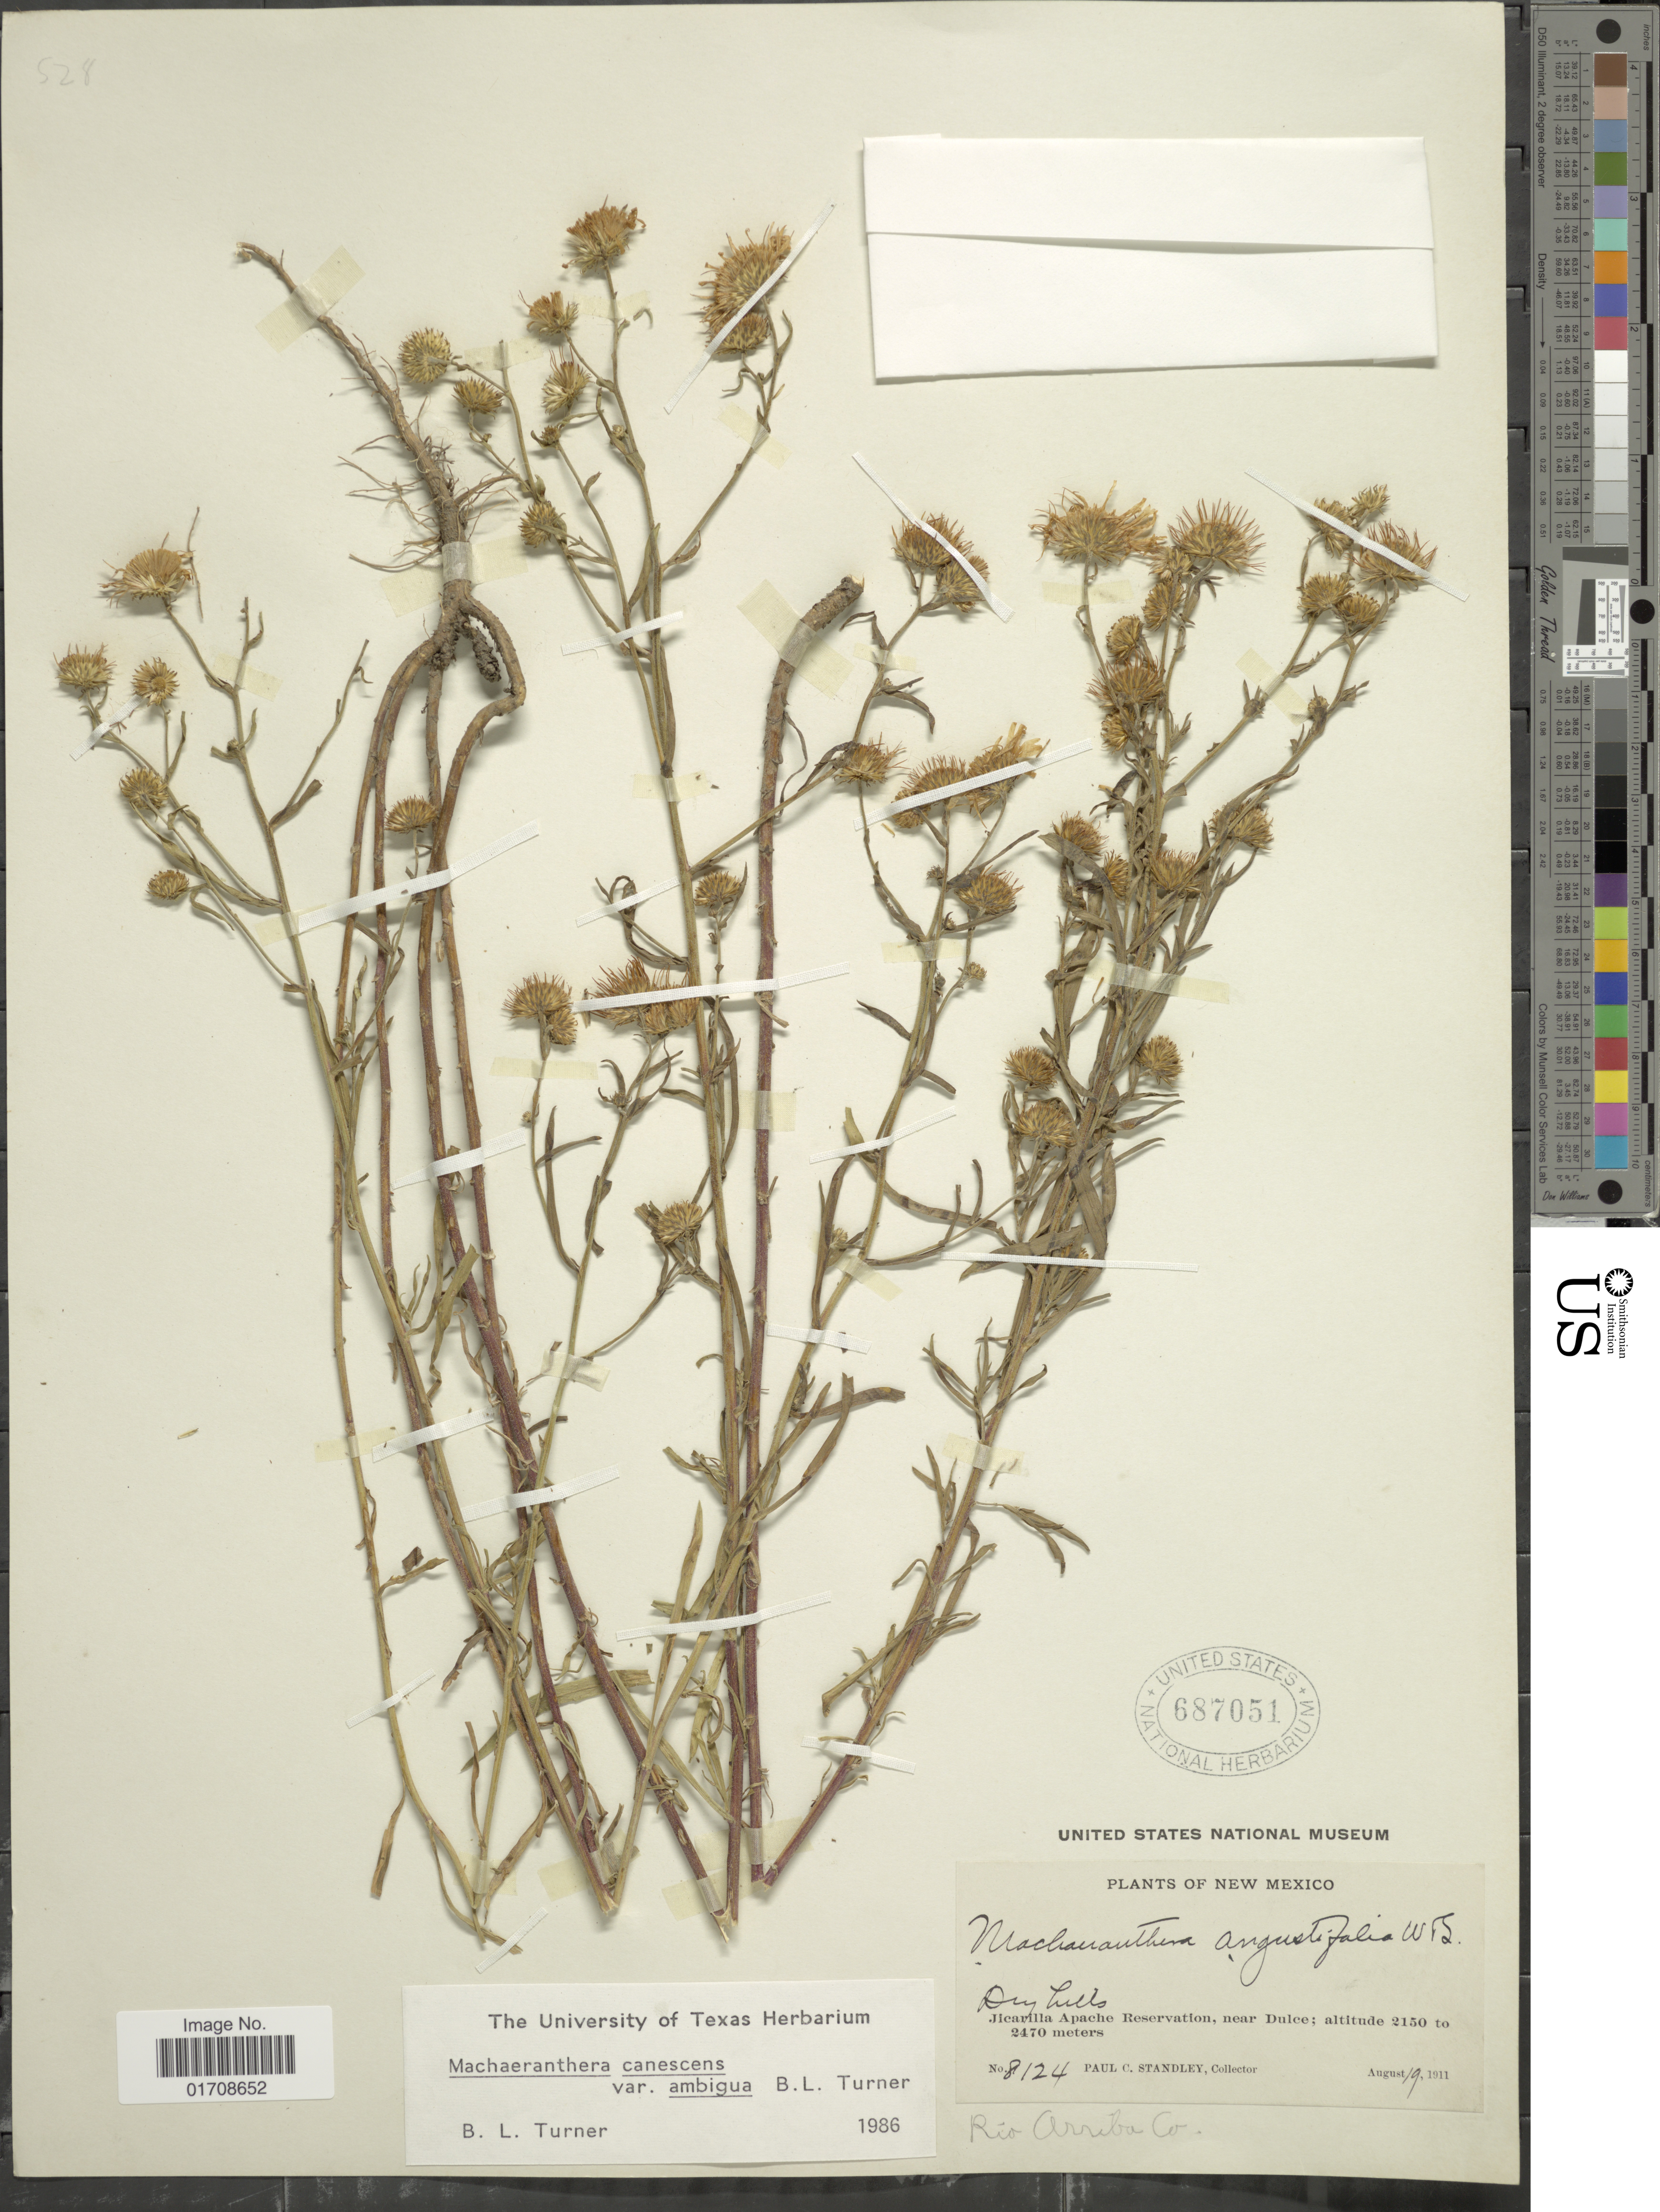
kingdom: Plantae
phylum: Tracheophyta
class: Magnoliopsida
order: Asterales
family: Asteraceae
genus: Machaeranthera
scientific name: Machaeranthera canescens var. ambigua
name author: (B.L. Turner) B.L. Turner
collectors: P. C. Standley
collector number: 8124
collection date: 1911-08-19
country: United States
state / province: New Mexico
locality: Jicarilla Apache Reservation, near Dulce, Rio Arriba Co.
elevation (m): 2150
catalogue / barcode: US 687051